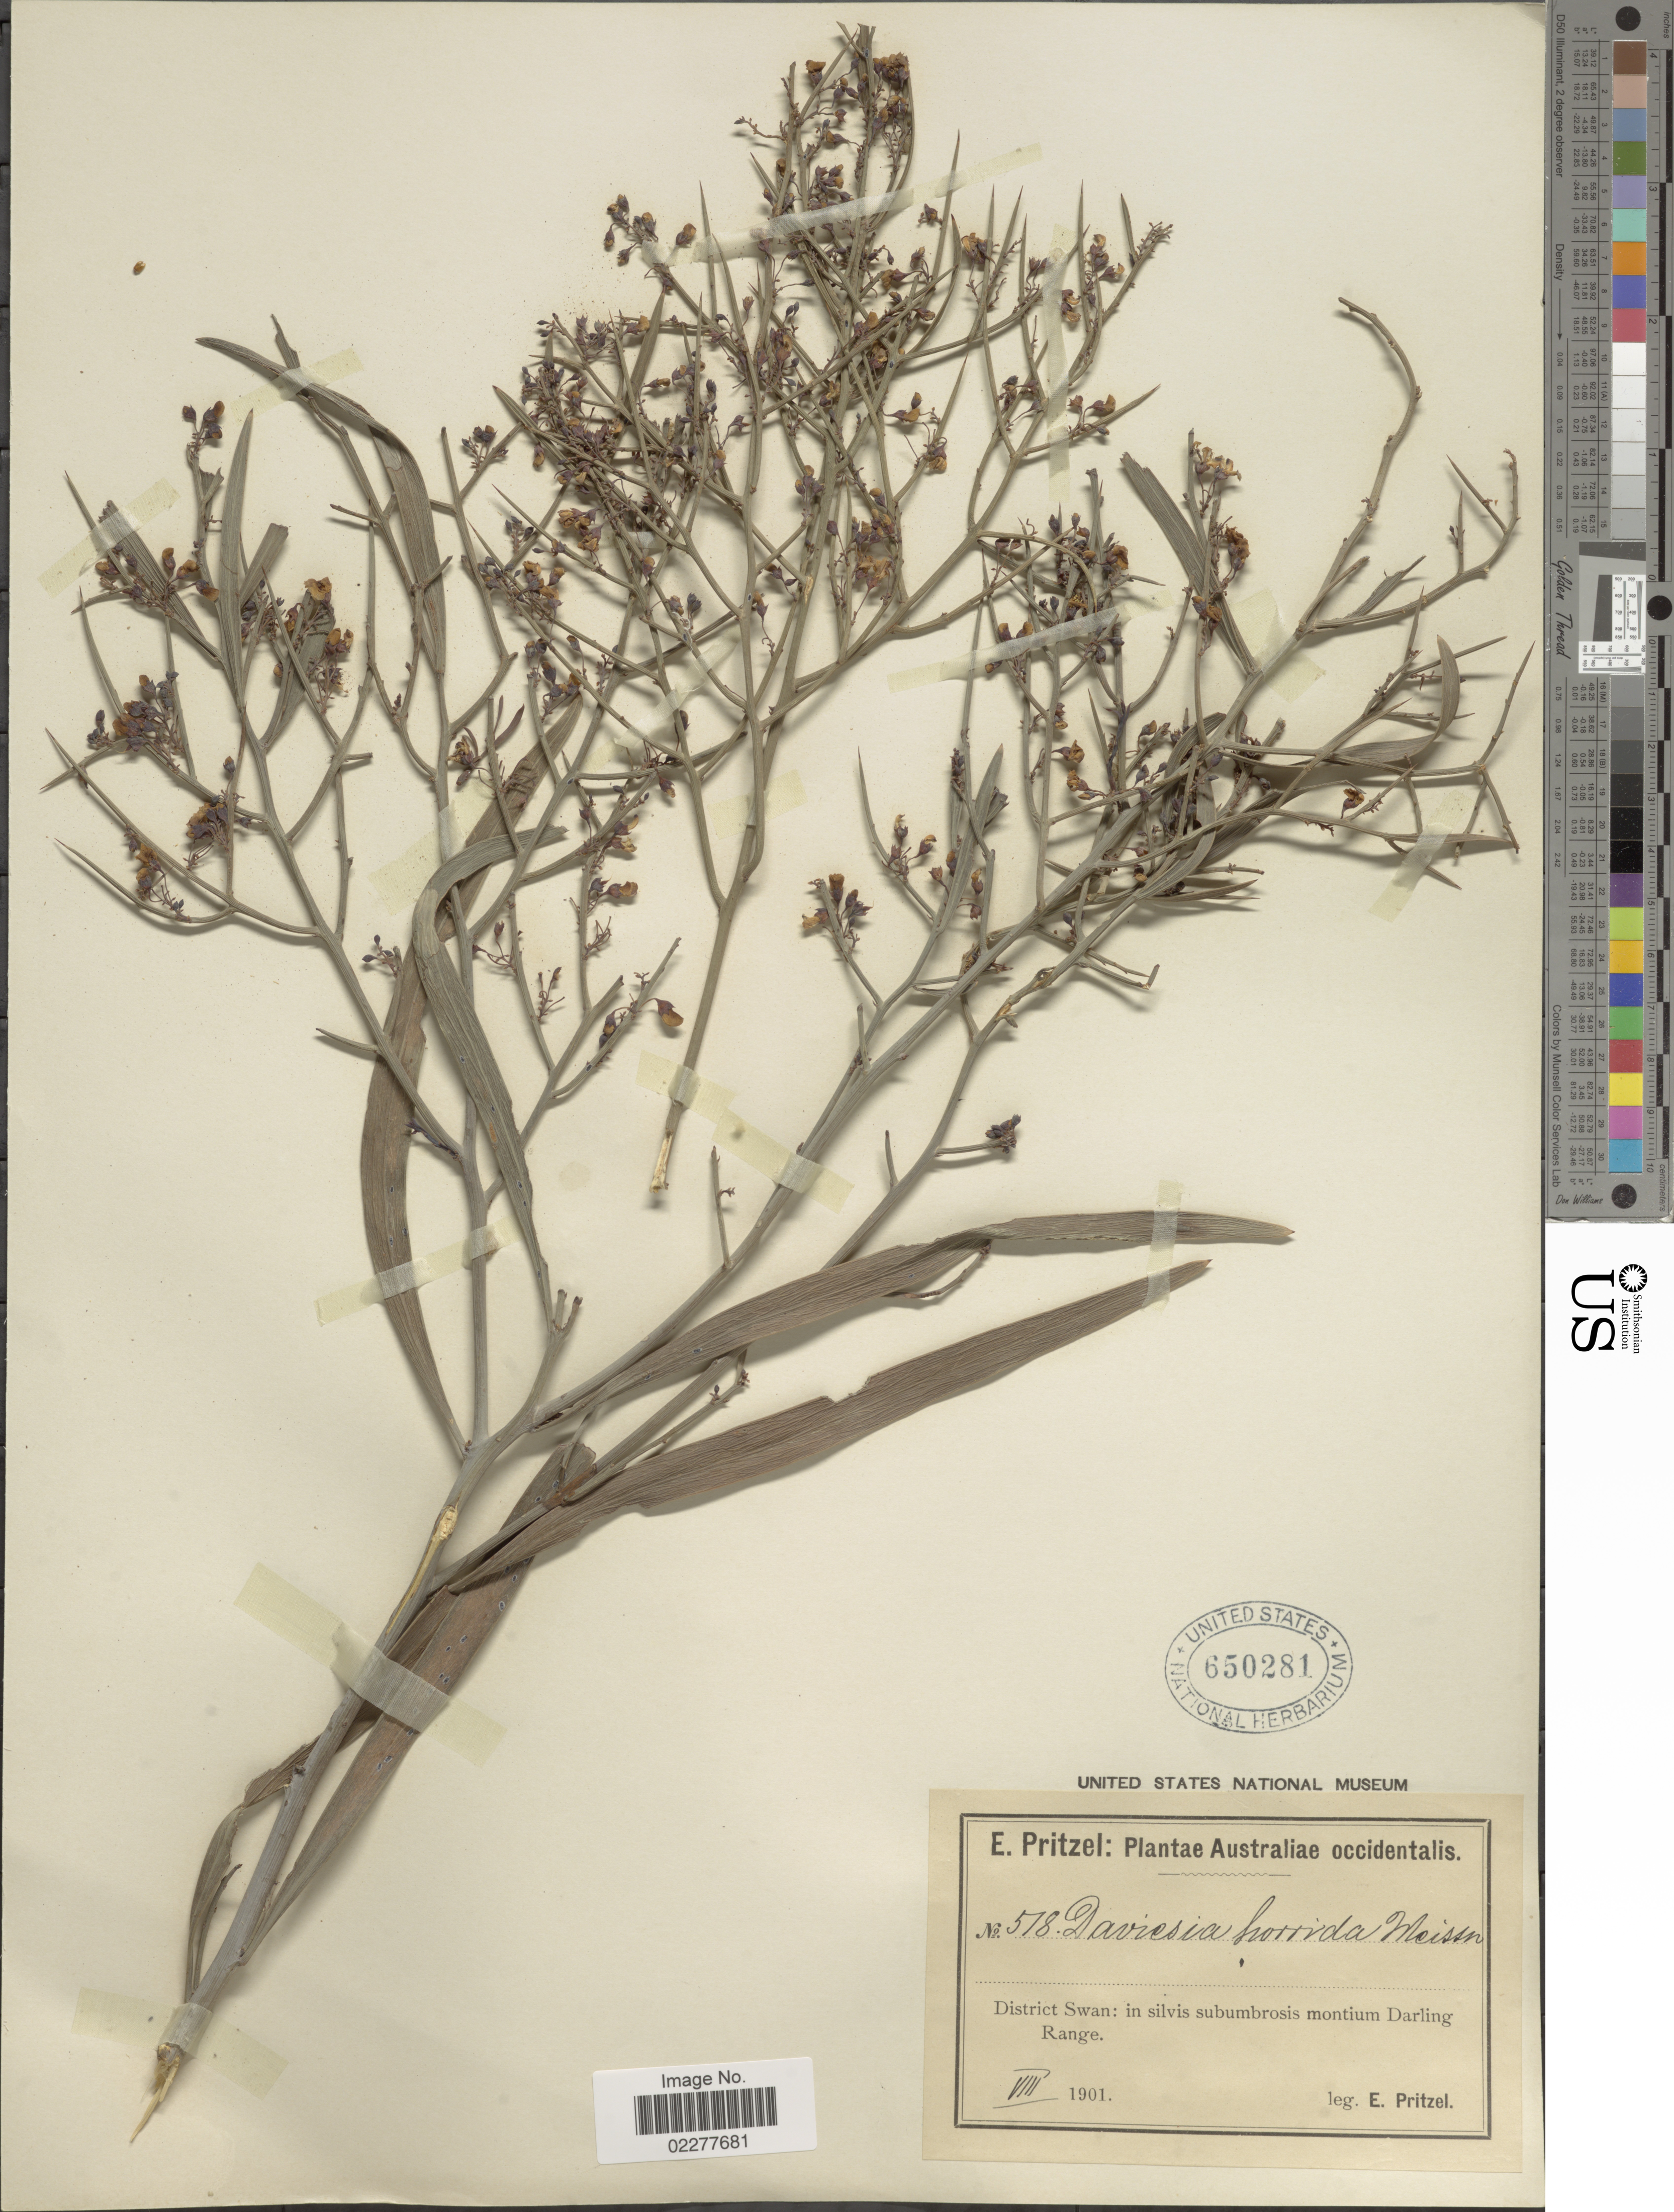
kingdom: Plantae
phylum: Tracheophyta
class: Magnoliopsida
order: Fabales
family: Fabaceae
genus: Daviesia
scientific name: Daviesia horrida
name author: Meisn.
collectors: E. G. Pritzel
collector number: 518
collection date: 1901-08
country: Australia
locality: Australiae occidentalis. District Swan: in silvis subumbrosis montium Darling Range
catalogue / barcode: US 650281